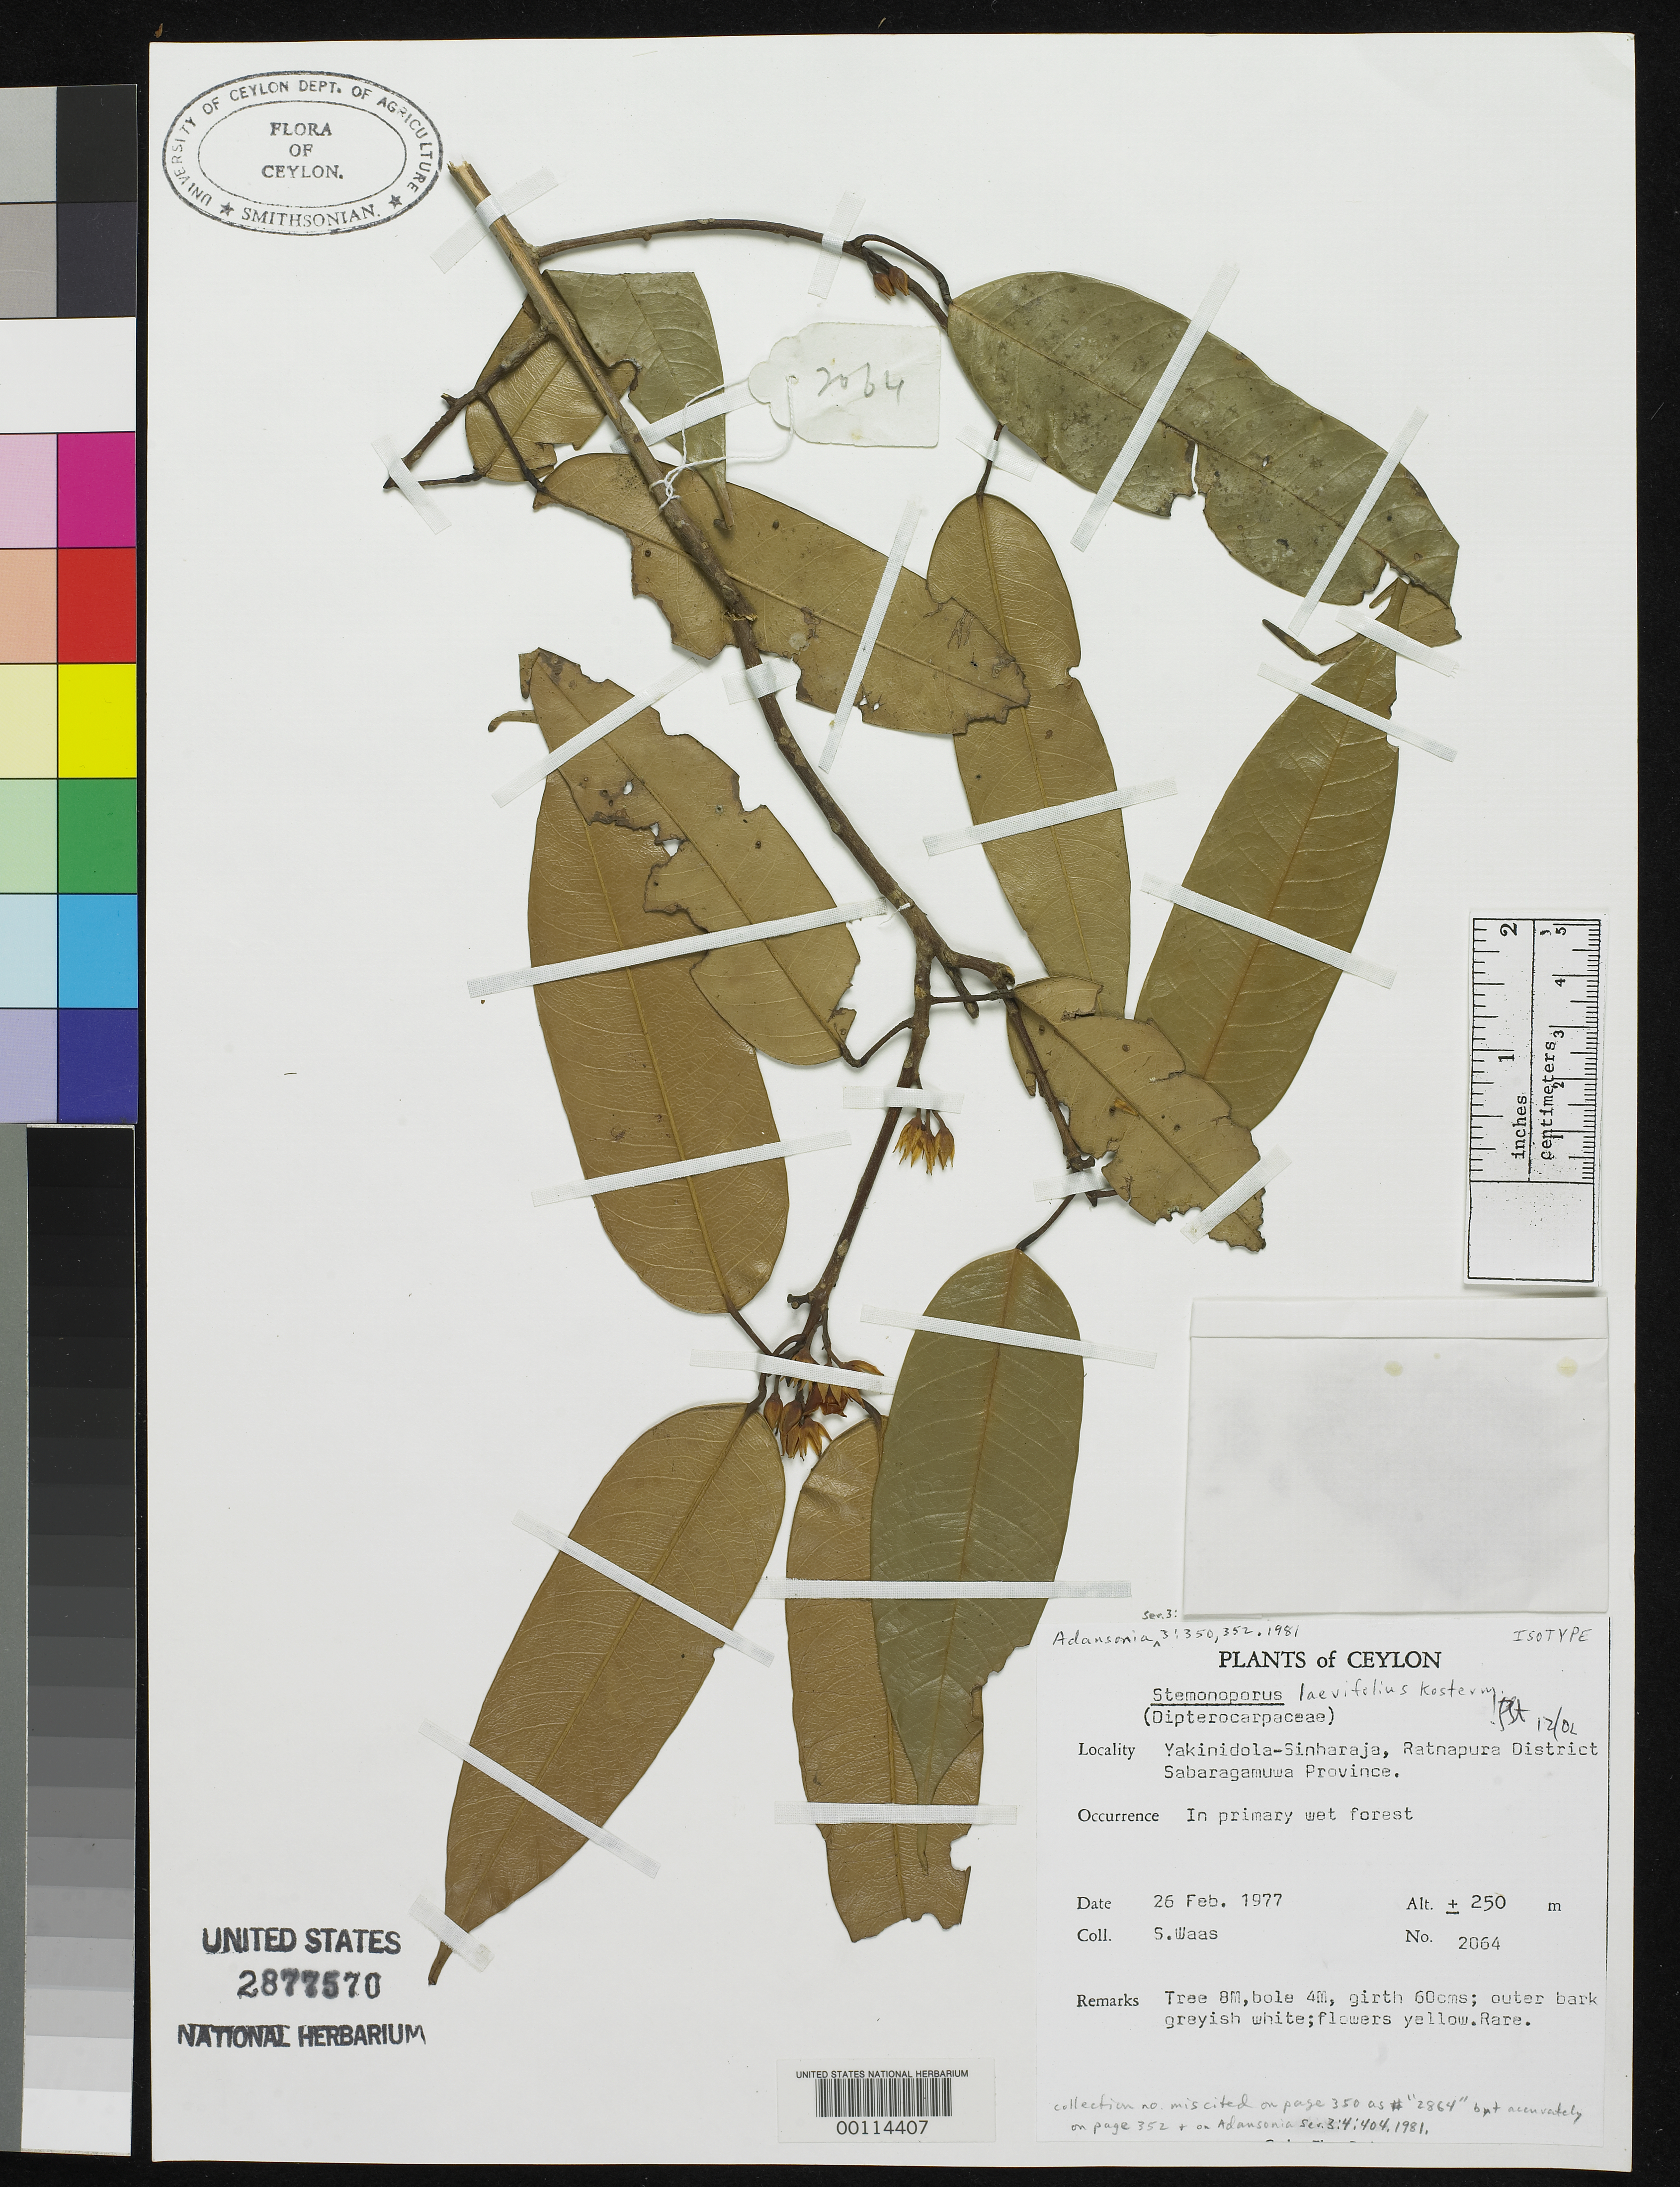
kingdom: Plantae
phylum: Tracheophyta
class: Magnoliopsida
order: Malvales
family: Dipterocarpaceae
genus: Stemonoporus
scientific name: Stemonoporus laevifolius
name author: Kosterm.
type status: Isotype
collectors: S. Waas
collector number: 2064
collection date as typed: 26 Feb 1977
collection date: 1977-02-26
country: Sri Lanka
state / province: Sabaragamuwa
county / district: Ratnapura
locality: Yakinidola-sinharaja.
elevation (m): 250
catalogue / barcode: US 2877570